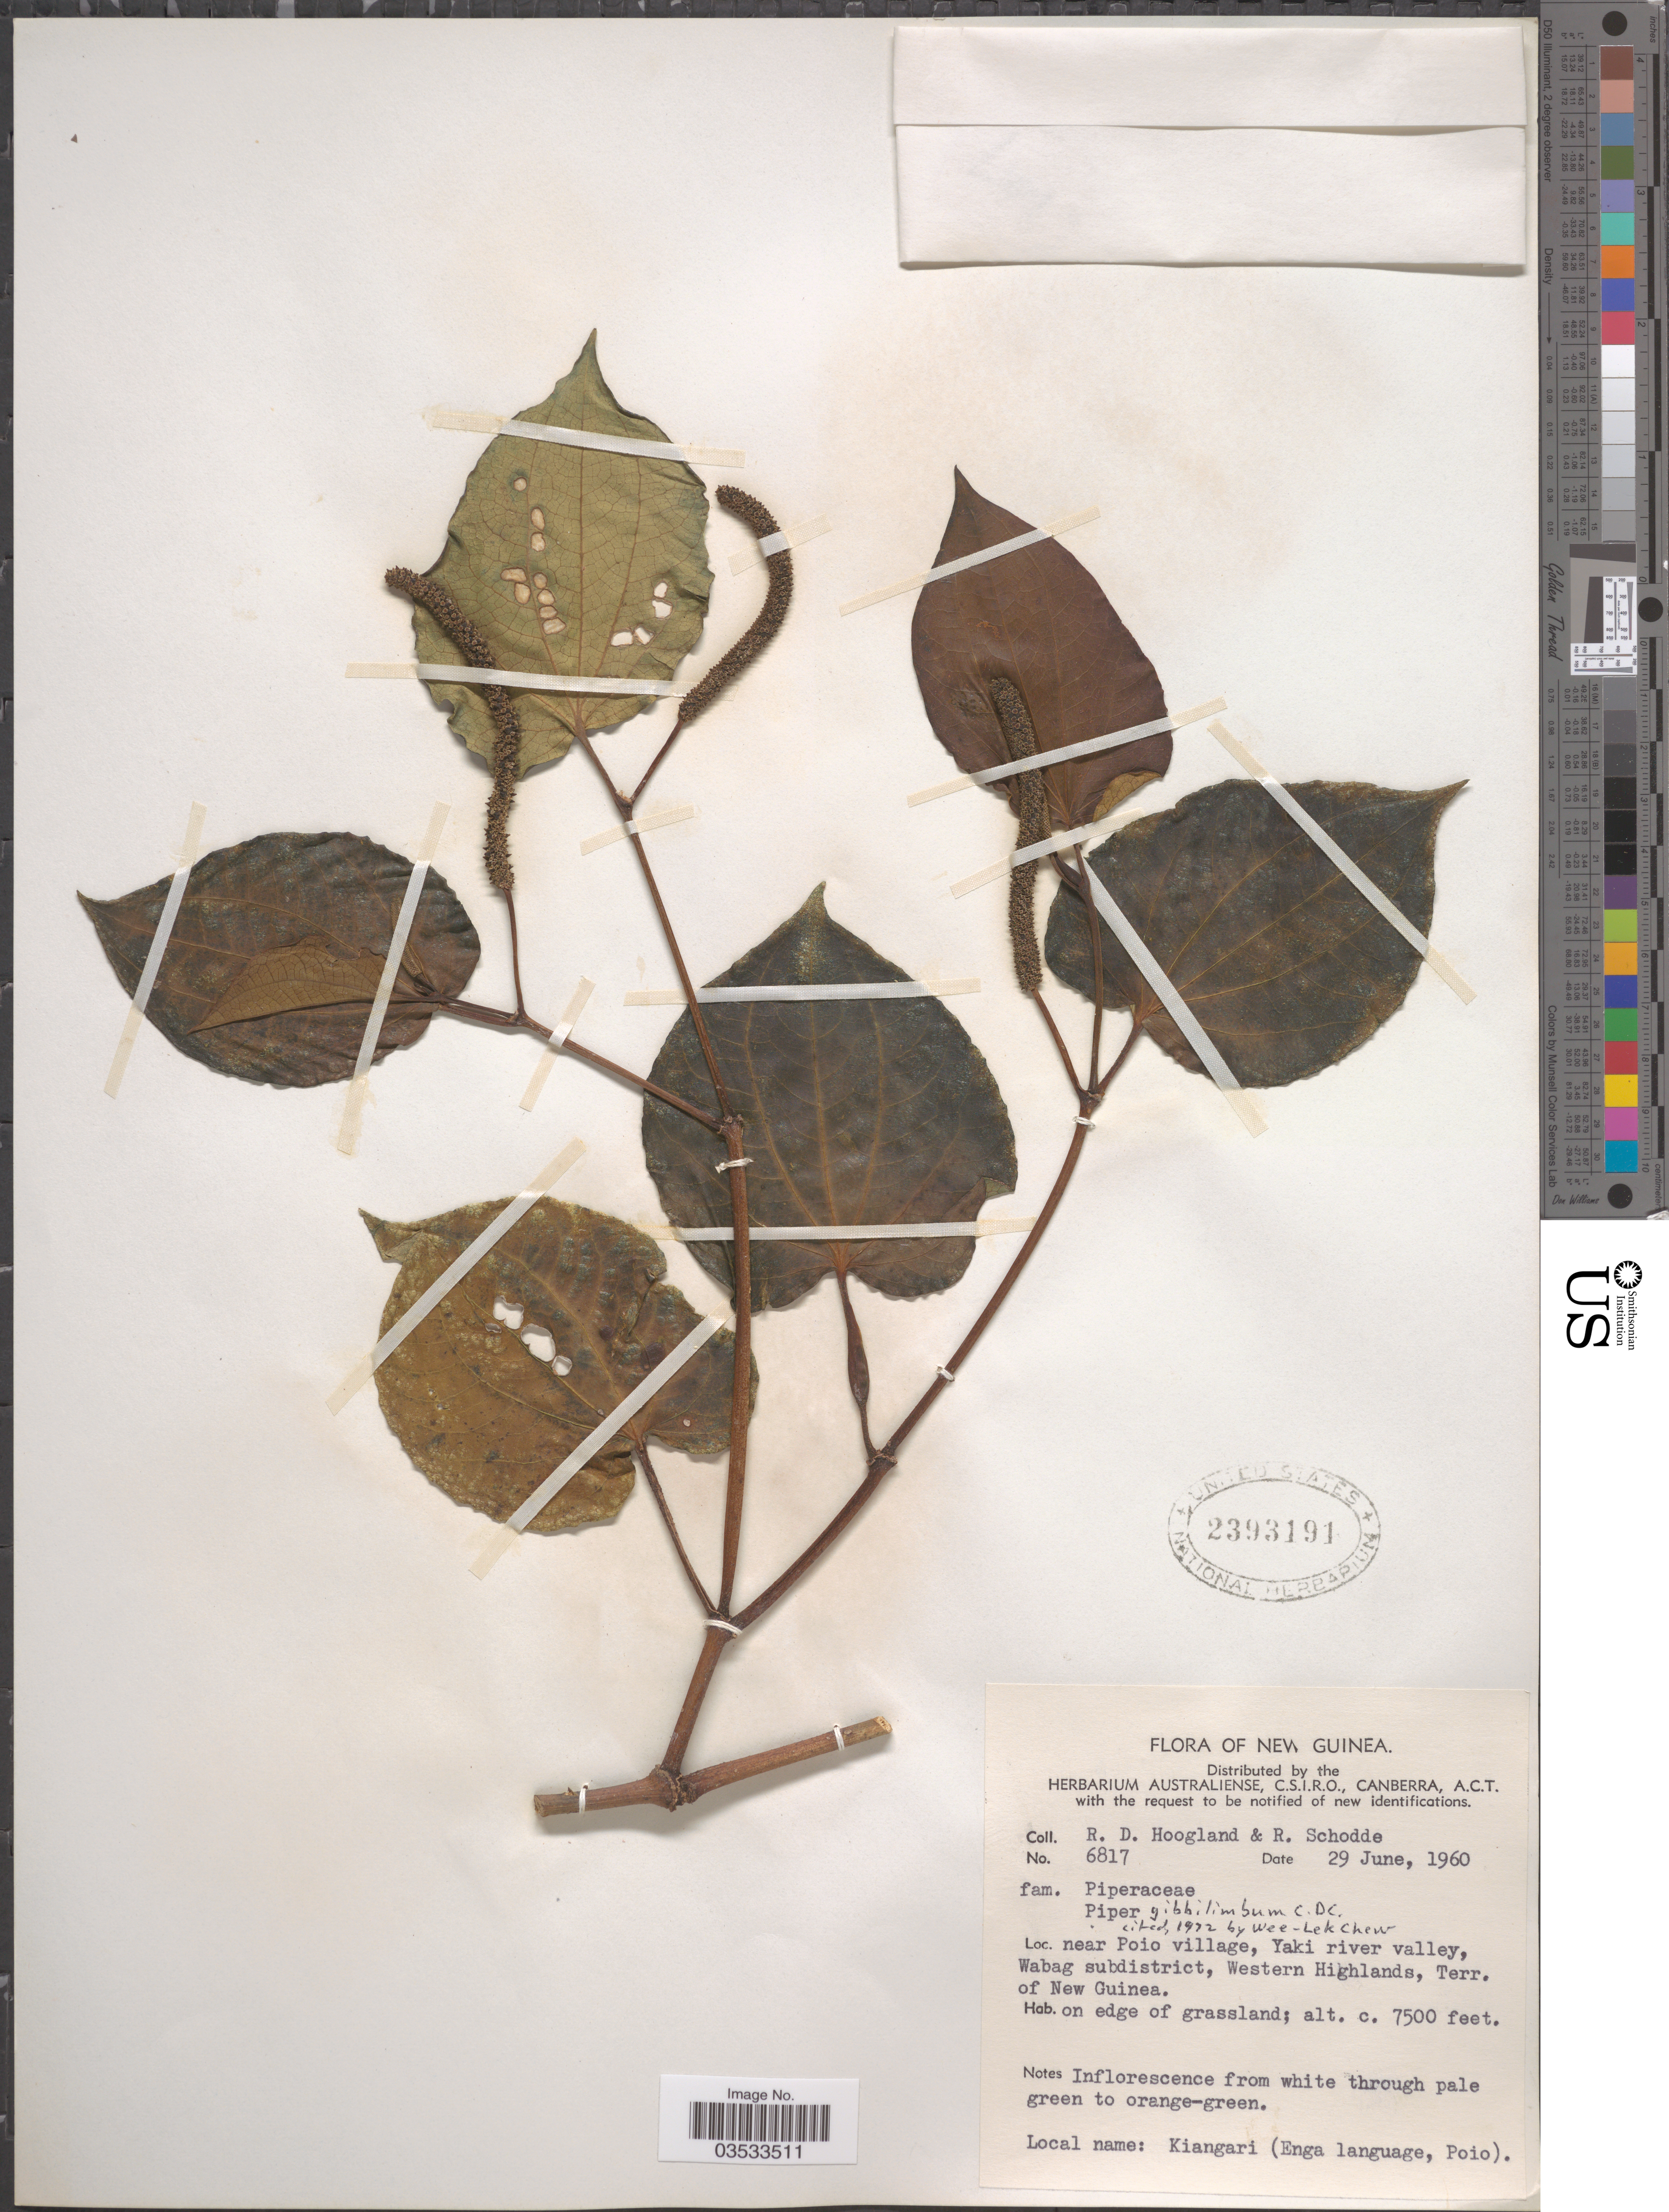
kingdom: Plantae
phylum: Tracheophyta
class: Magnoliopsida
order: Piperales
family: Piperaceae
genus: Piper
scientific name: Piper gibbilimbum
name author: C. DC.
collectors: R. D. Hoogland & R. Shodde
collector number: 6817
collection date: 1960-06-29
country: Papua New Guinea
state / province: Western Highlands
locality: Near Poio village, Yaki river valley, Wabag subdistrict, Terr. of New Guinea.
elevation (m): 2286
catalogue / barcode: US 2393191